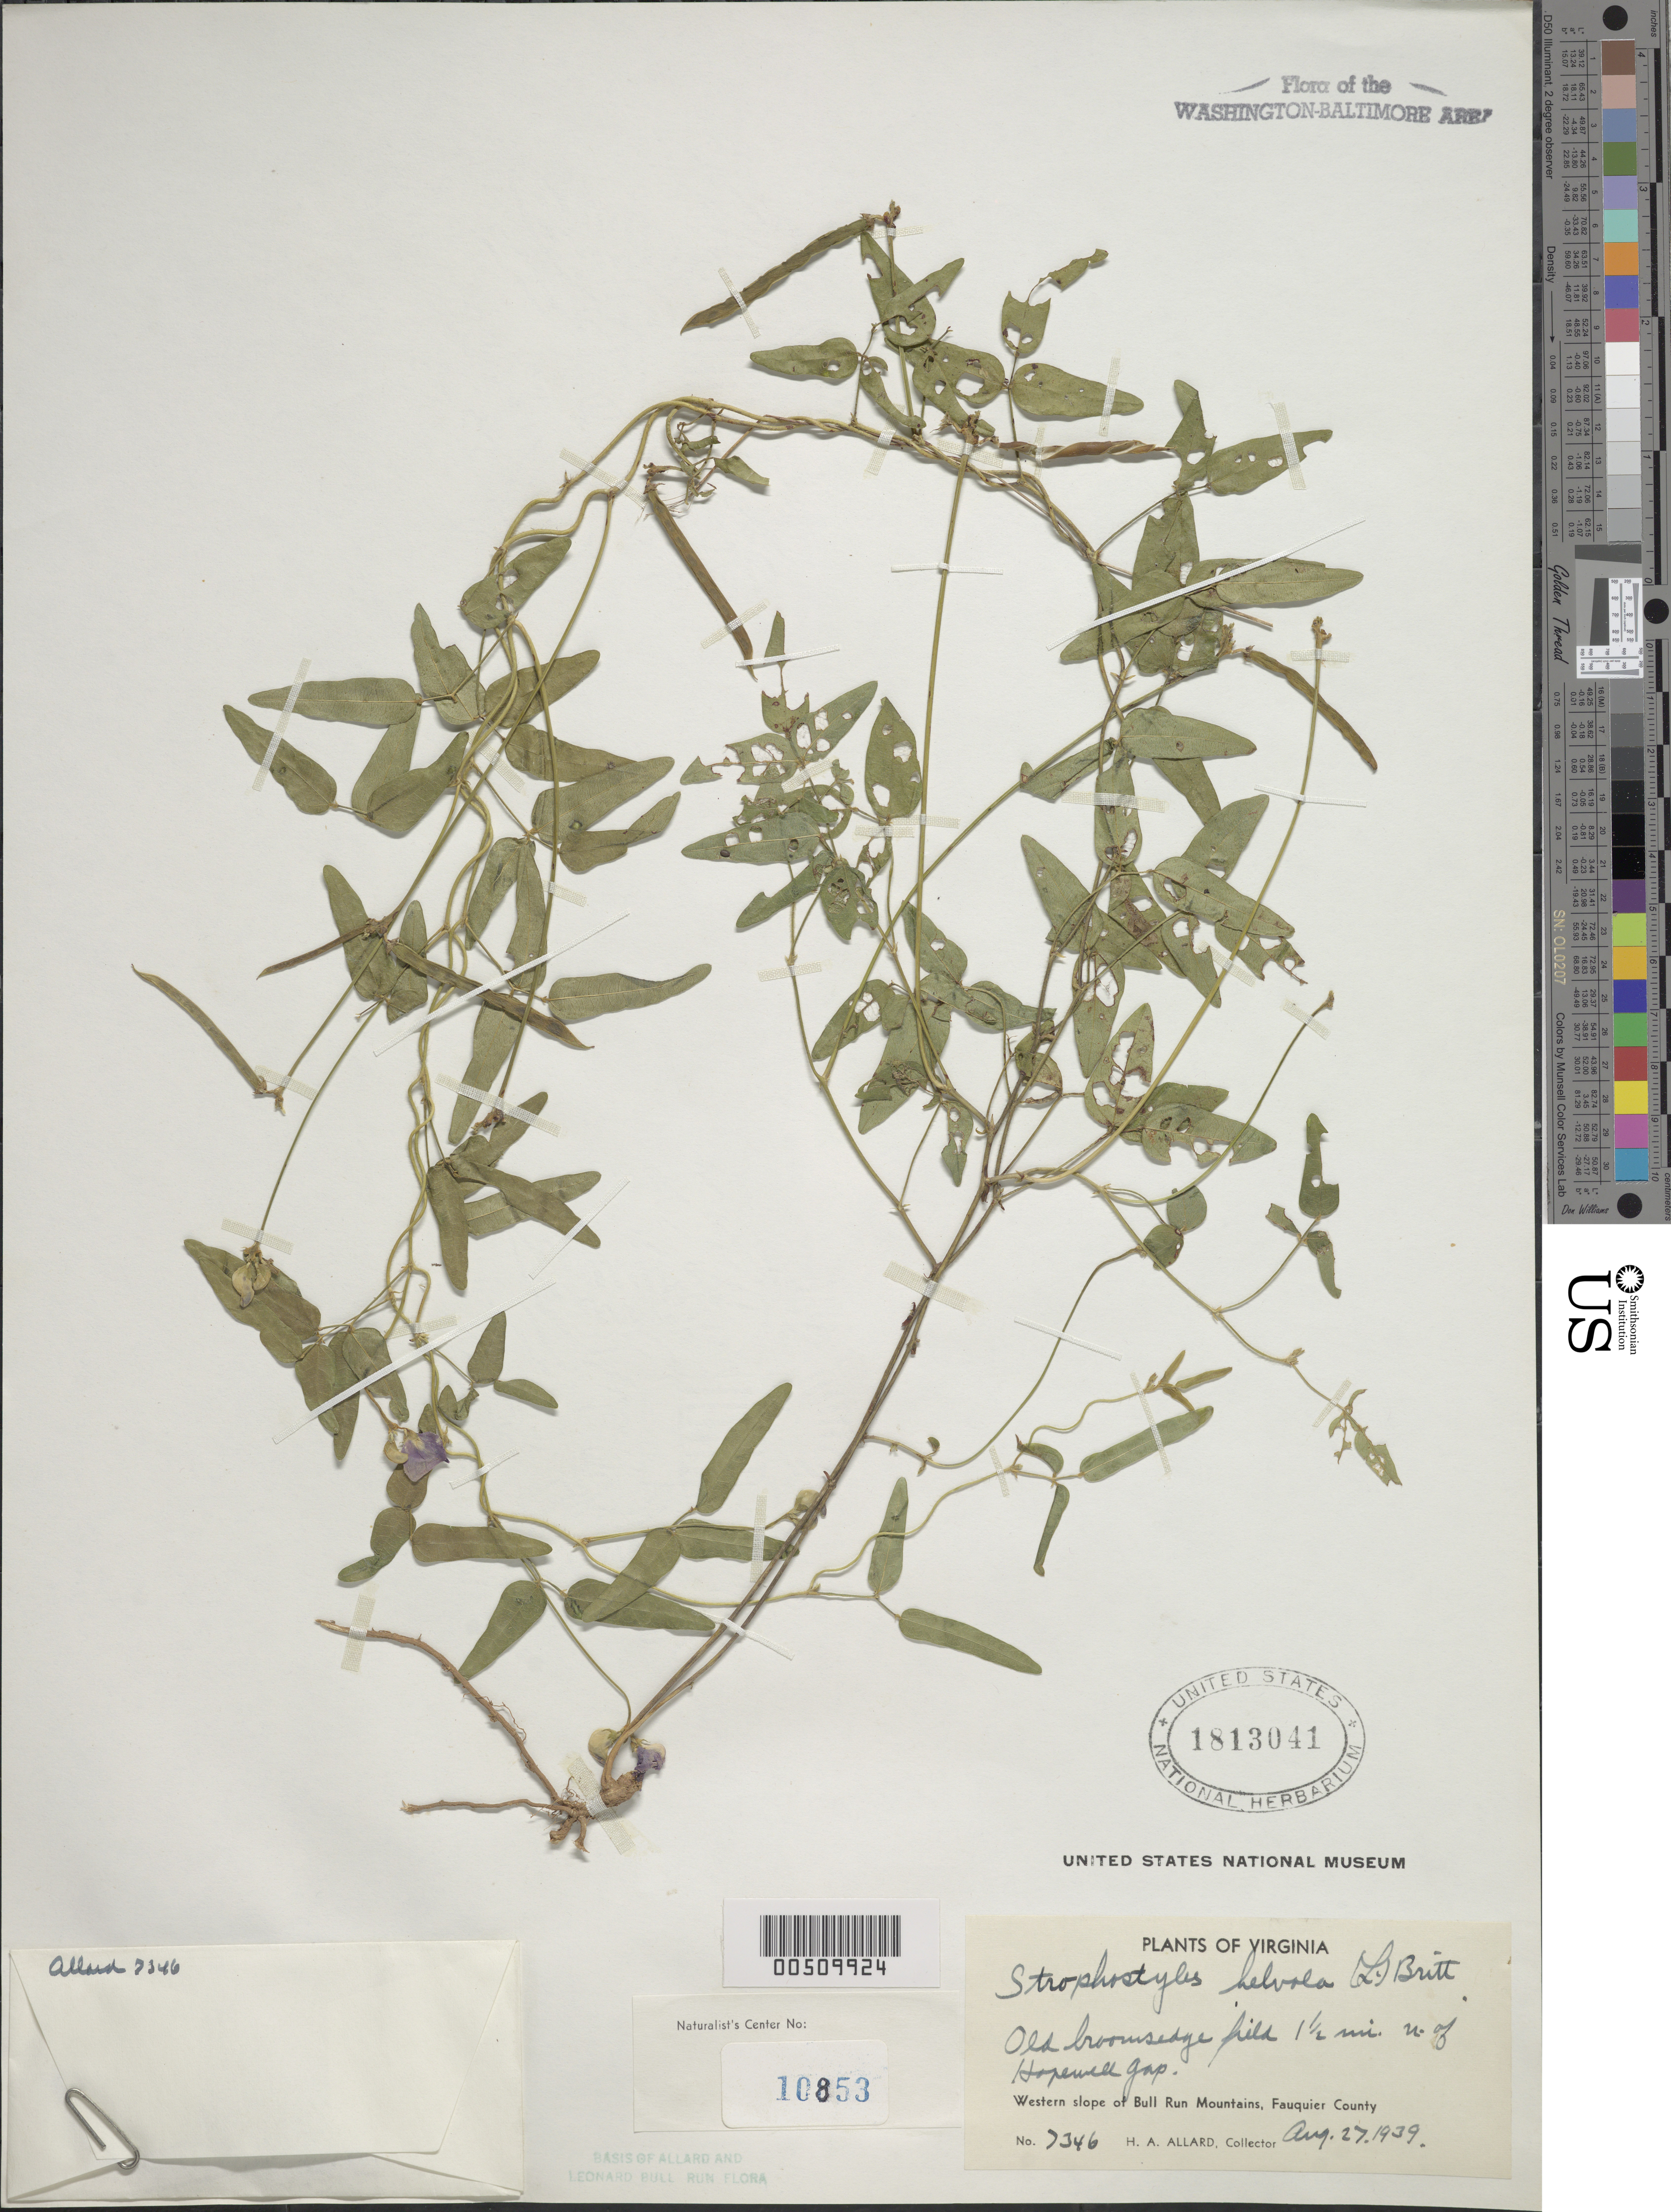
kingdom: Plantae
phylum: Tracheophyta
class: Magnoliopsida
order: Fabales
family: Fabaceae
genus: Strophostyles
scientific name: Strophostyles helvola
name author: (L.) Elliott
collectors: H. A. Allard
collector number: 7346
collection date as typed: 27 Aug 1939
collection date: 1939-08-27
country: United States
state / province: Virginia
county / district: Fauquier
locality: Bull Run Mts., 1.5 mi. N of Hopewell Gap Bull Run Mts.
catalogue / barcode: US 1813041